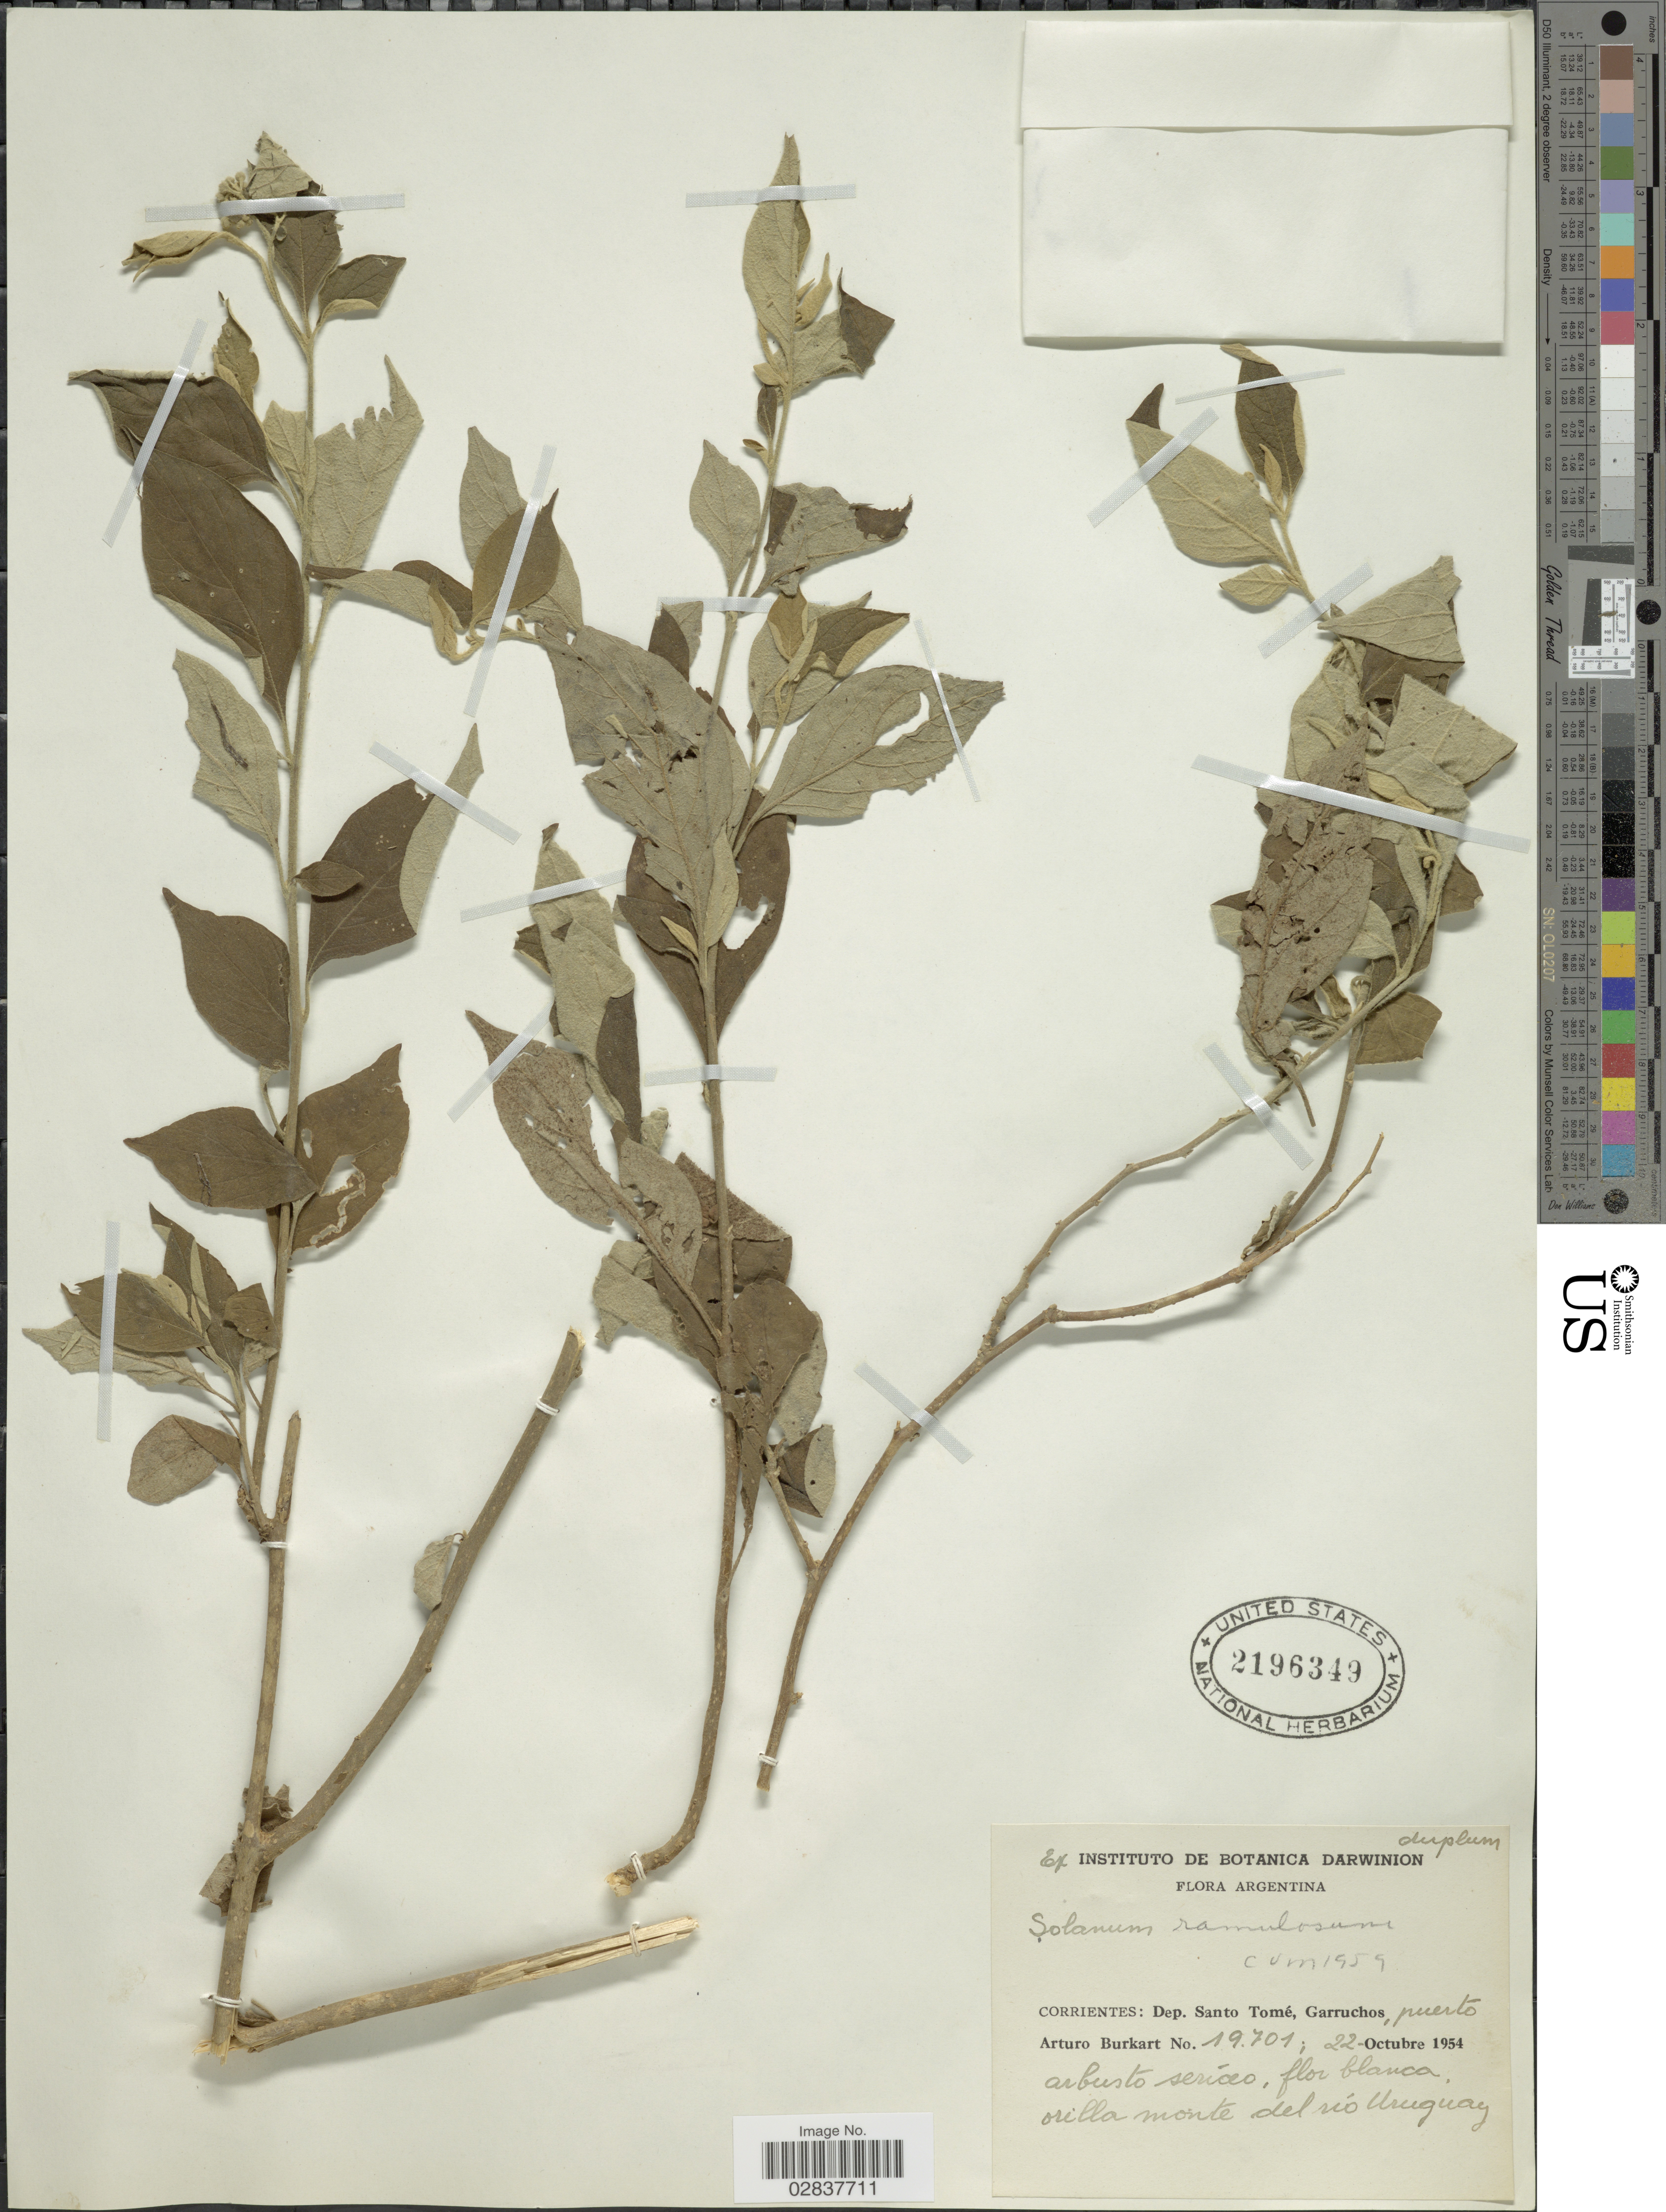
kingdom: Plantae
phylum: Tracheophyta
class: Magnoliopsida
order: Solanales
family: Solanaceae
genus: Solanum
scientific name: Solanum ramulosum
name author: Sendtn.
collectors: A. E. Burkart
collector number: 19701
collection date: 1951-10-22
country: Argentina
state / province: Corrientes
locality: Dep. Santo Tomé, Garruchos, puerto arbusto seríceo, flor blanca, orilla monte del río Uruguay.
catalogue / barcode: US 2196349